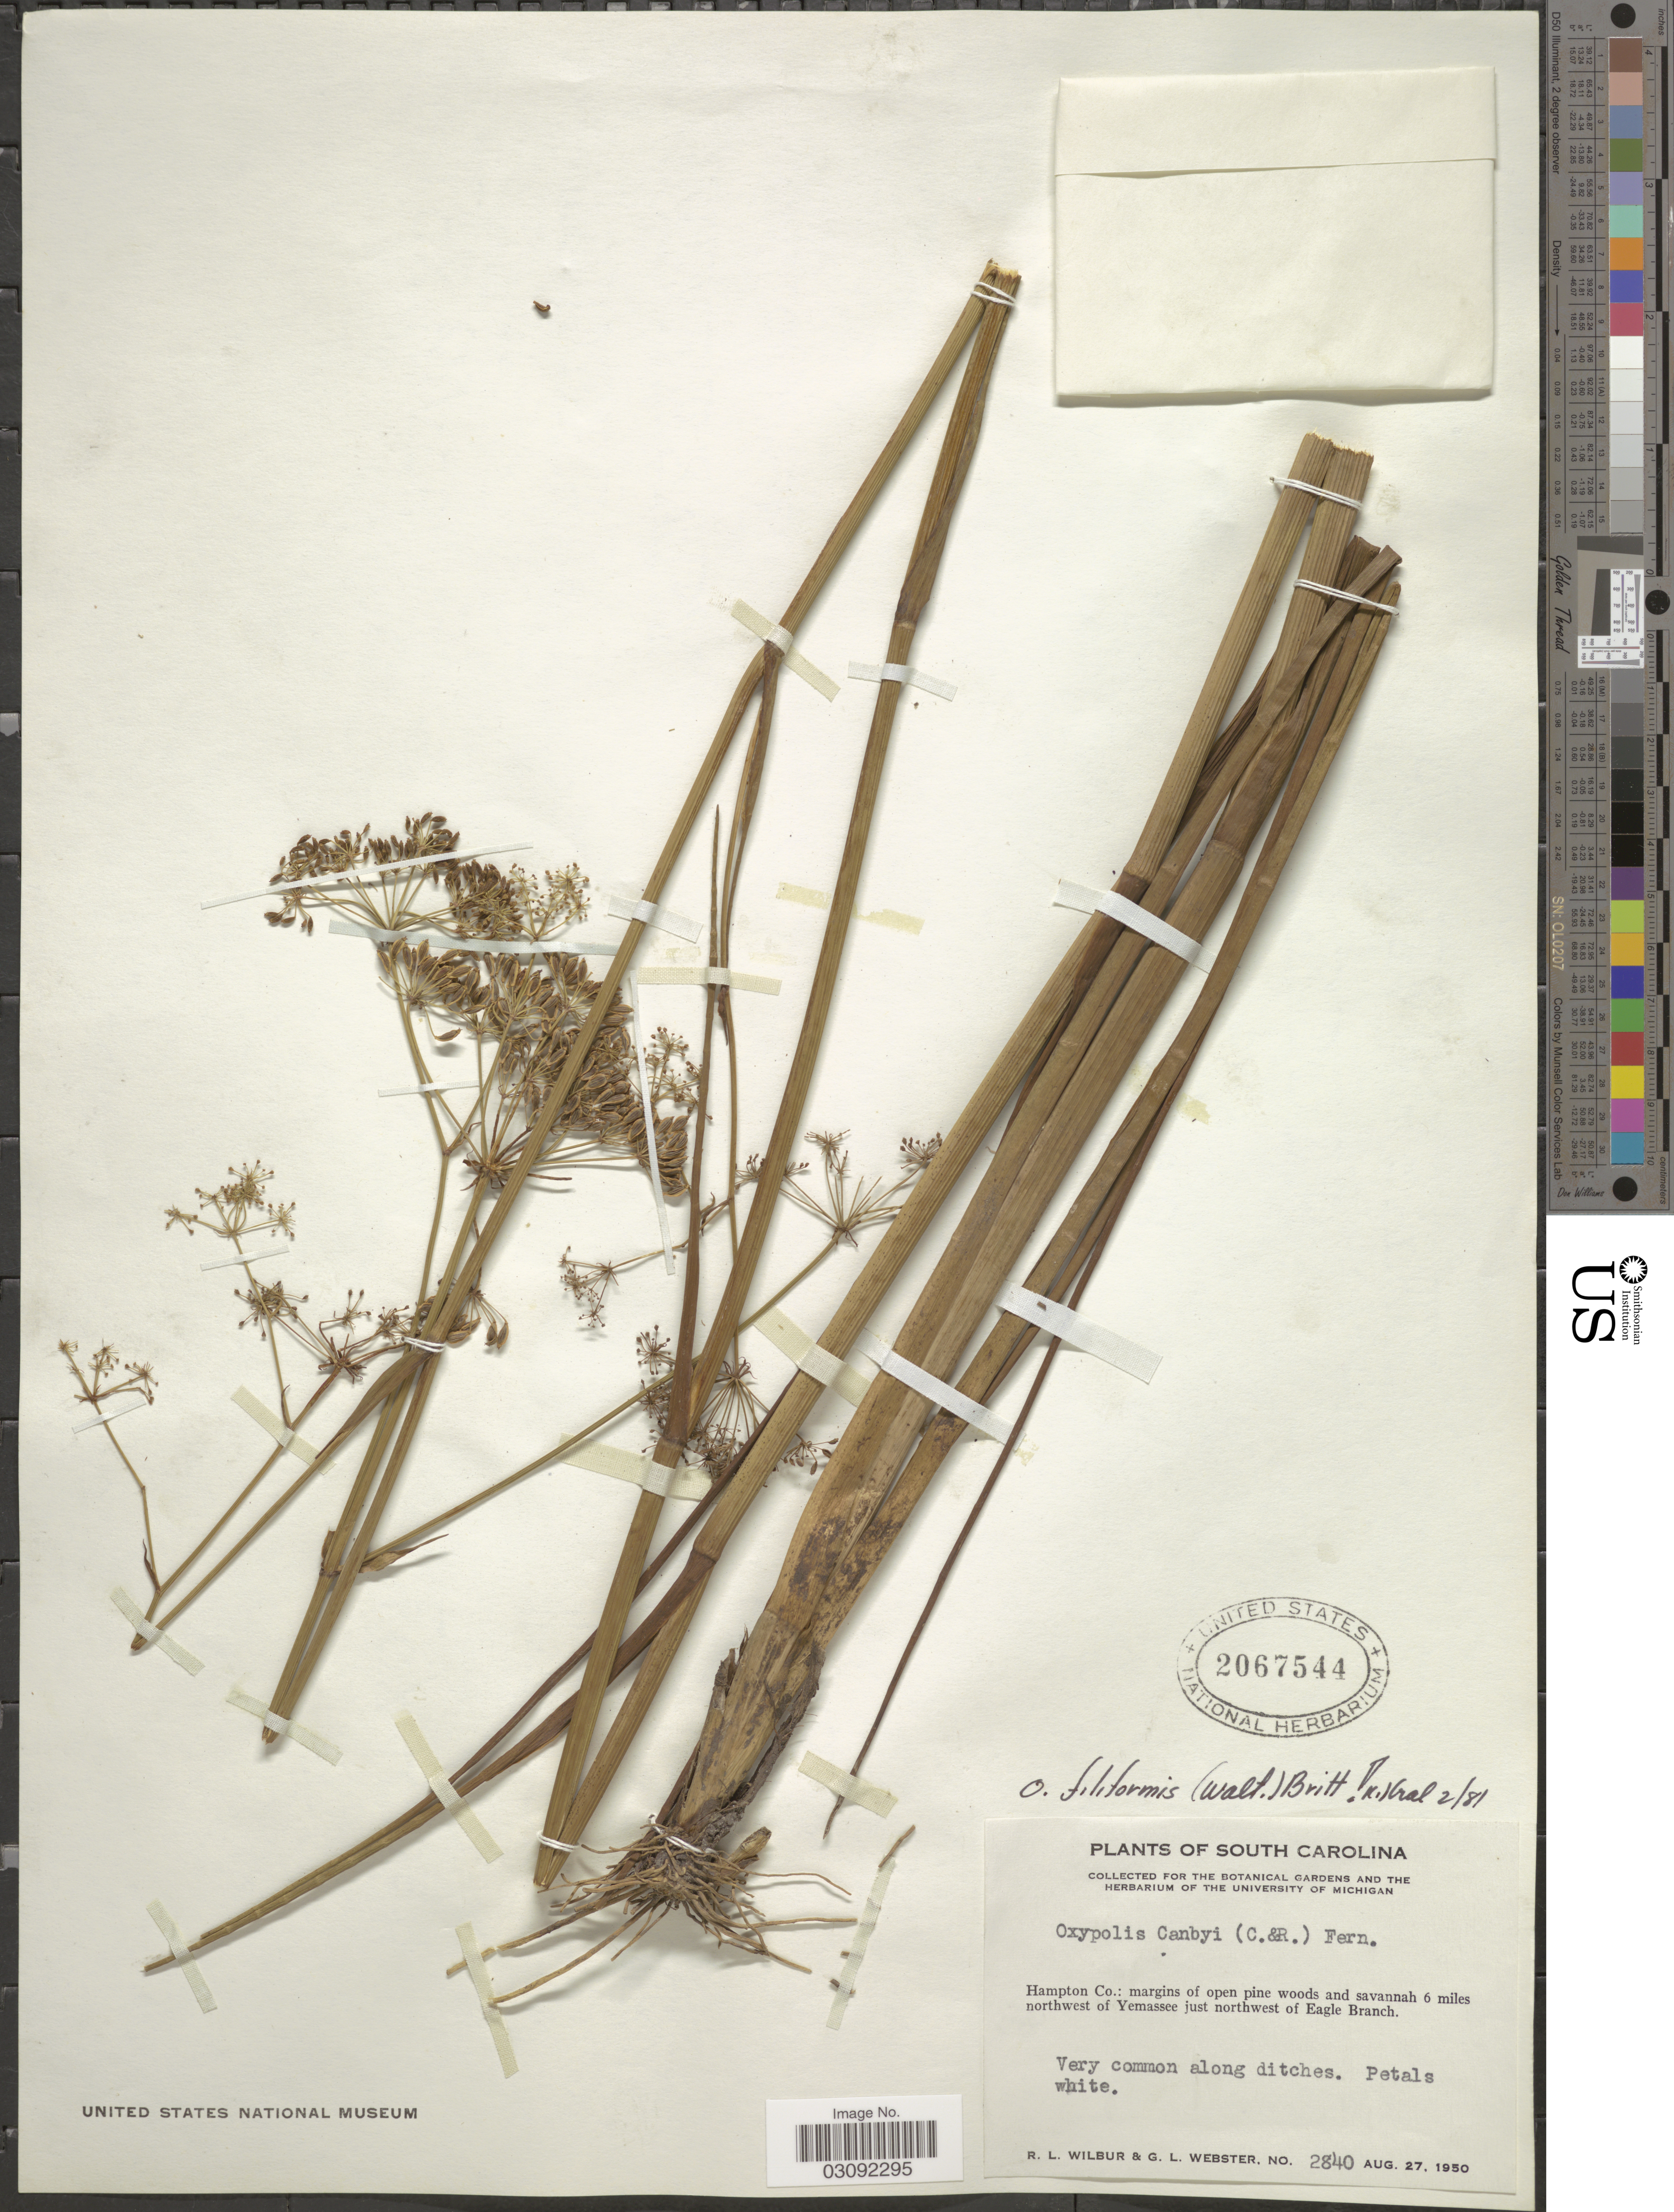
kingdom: Plantae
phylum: Tracheophyta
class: Magnoliopsida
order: Apiales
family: Apiaceae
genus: Oxypolis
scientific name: Oxypolis filiformis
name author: (Walter) Britton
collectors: R. L. Wilbur & G. L. Webster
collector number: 2840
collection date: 1950-08-27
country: United States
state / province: South Carolina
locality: Hampton Co.: margins of open pine woods and savannah 6 miles northwest of Yemassee just northwest of Eagle Branch.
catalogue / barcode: US 2067544